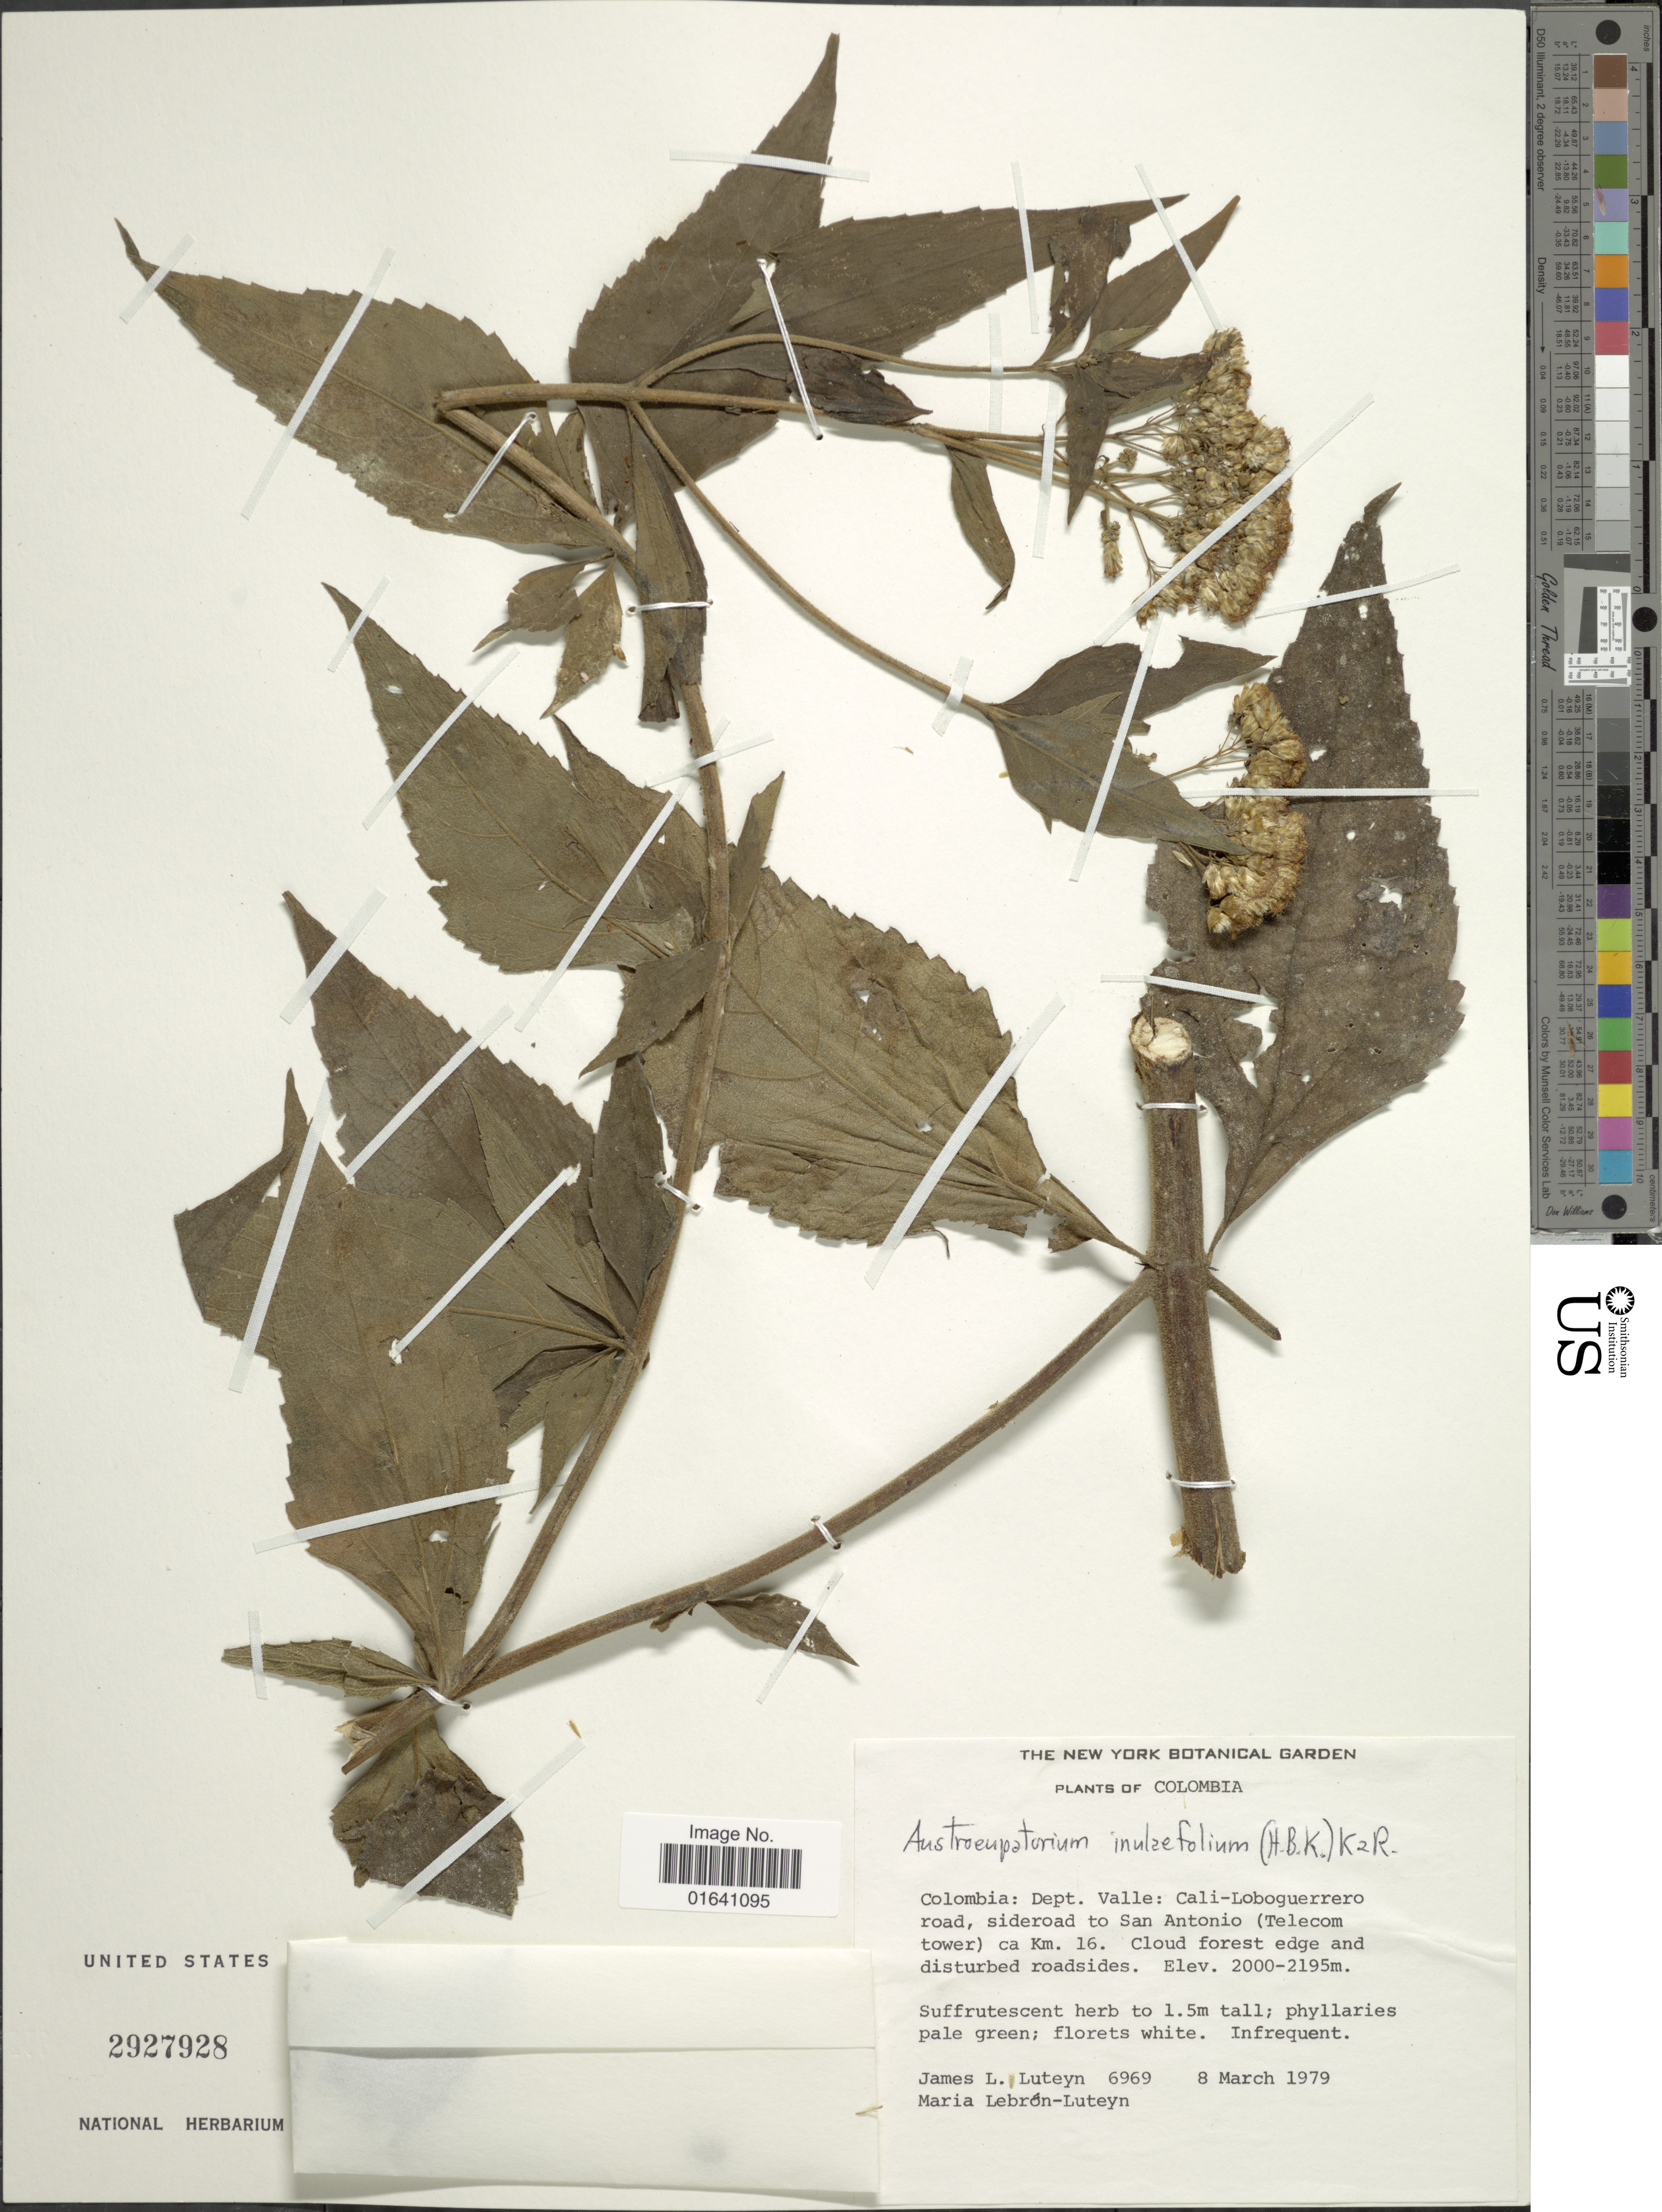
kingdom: Plantae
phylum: Tracheophyta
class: Magnoliopsida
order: Asterales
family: Asteraceae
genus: Austroeupatorium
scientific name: Austroeupatorium inulaefolium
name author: (Kunth) R.M. King & H. Rob.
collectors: J. L. Luteyn & M. L. Lebrón-Luteyn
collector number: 6969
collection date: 1979-03-08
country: Colombia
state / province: Valle del Cauca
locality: Dept. Valle: Cali-Loboguerrero road, sideroad to San Antonio (telecom tower) ca. Km. 16. Cloud forest edge and disturbed roadside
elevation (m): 2000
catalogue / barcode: US 2927928